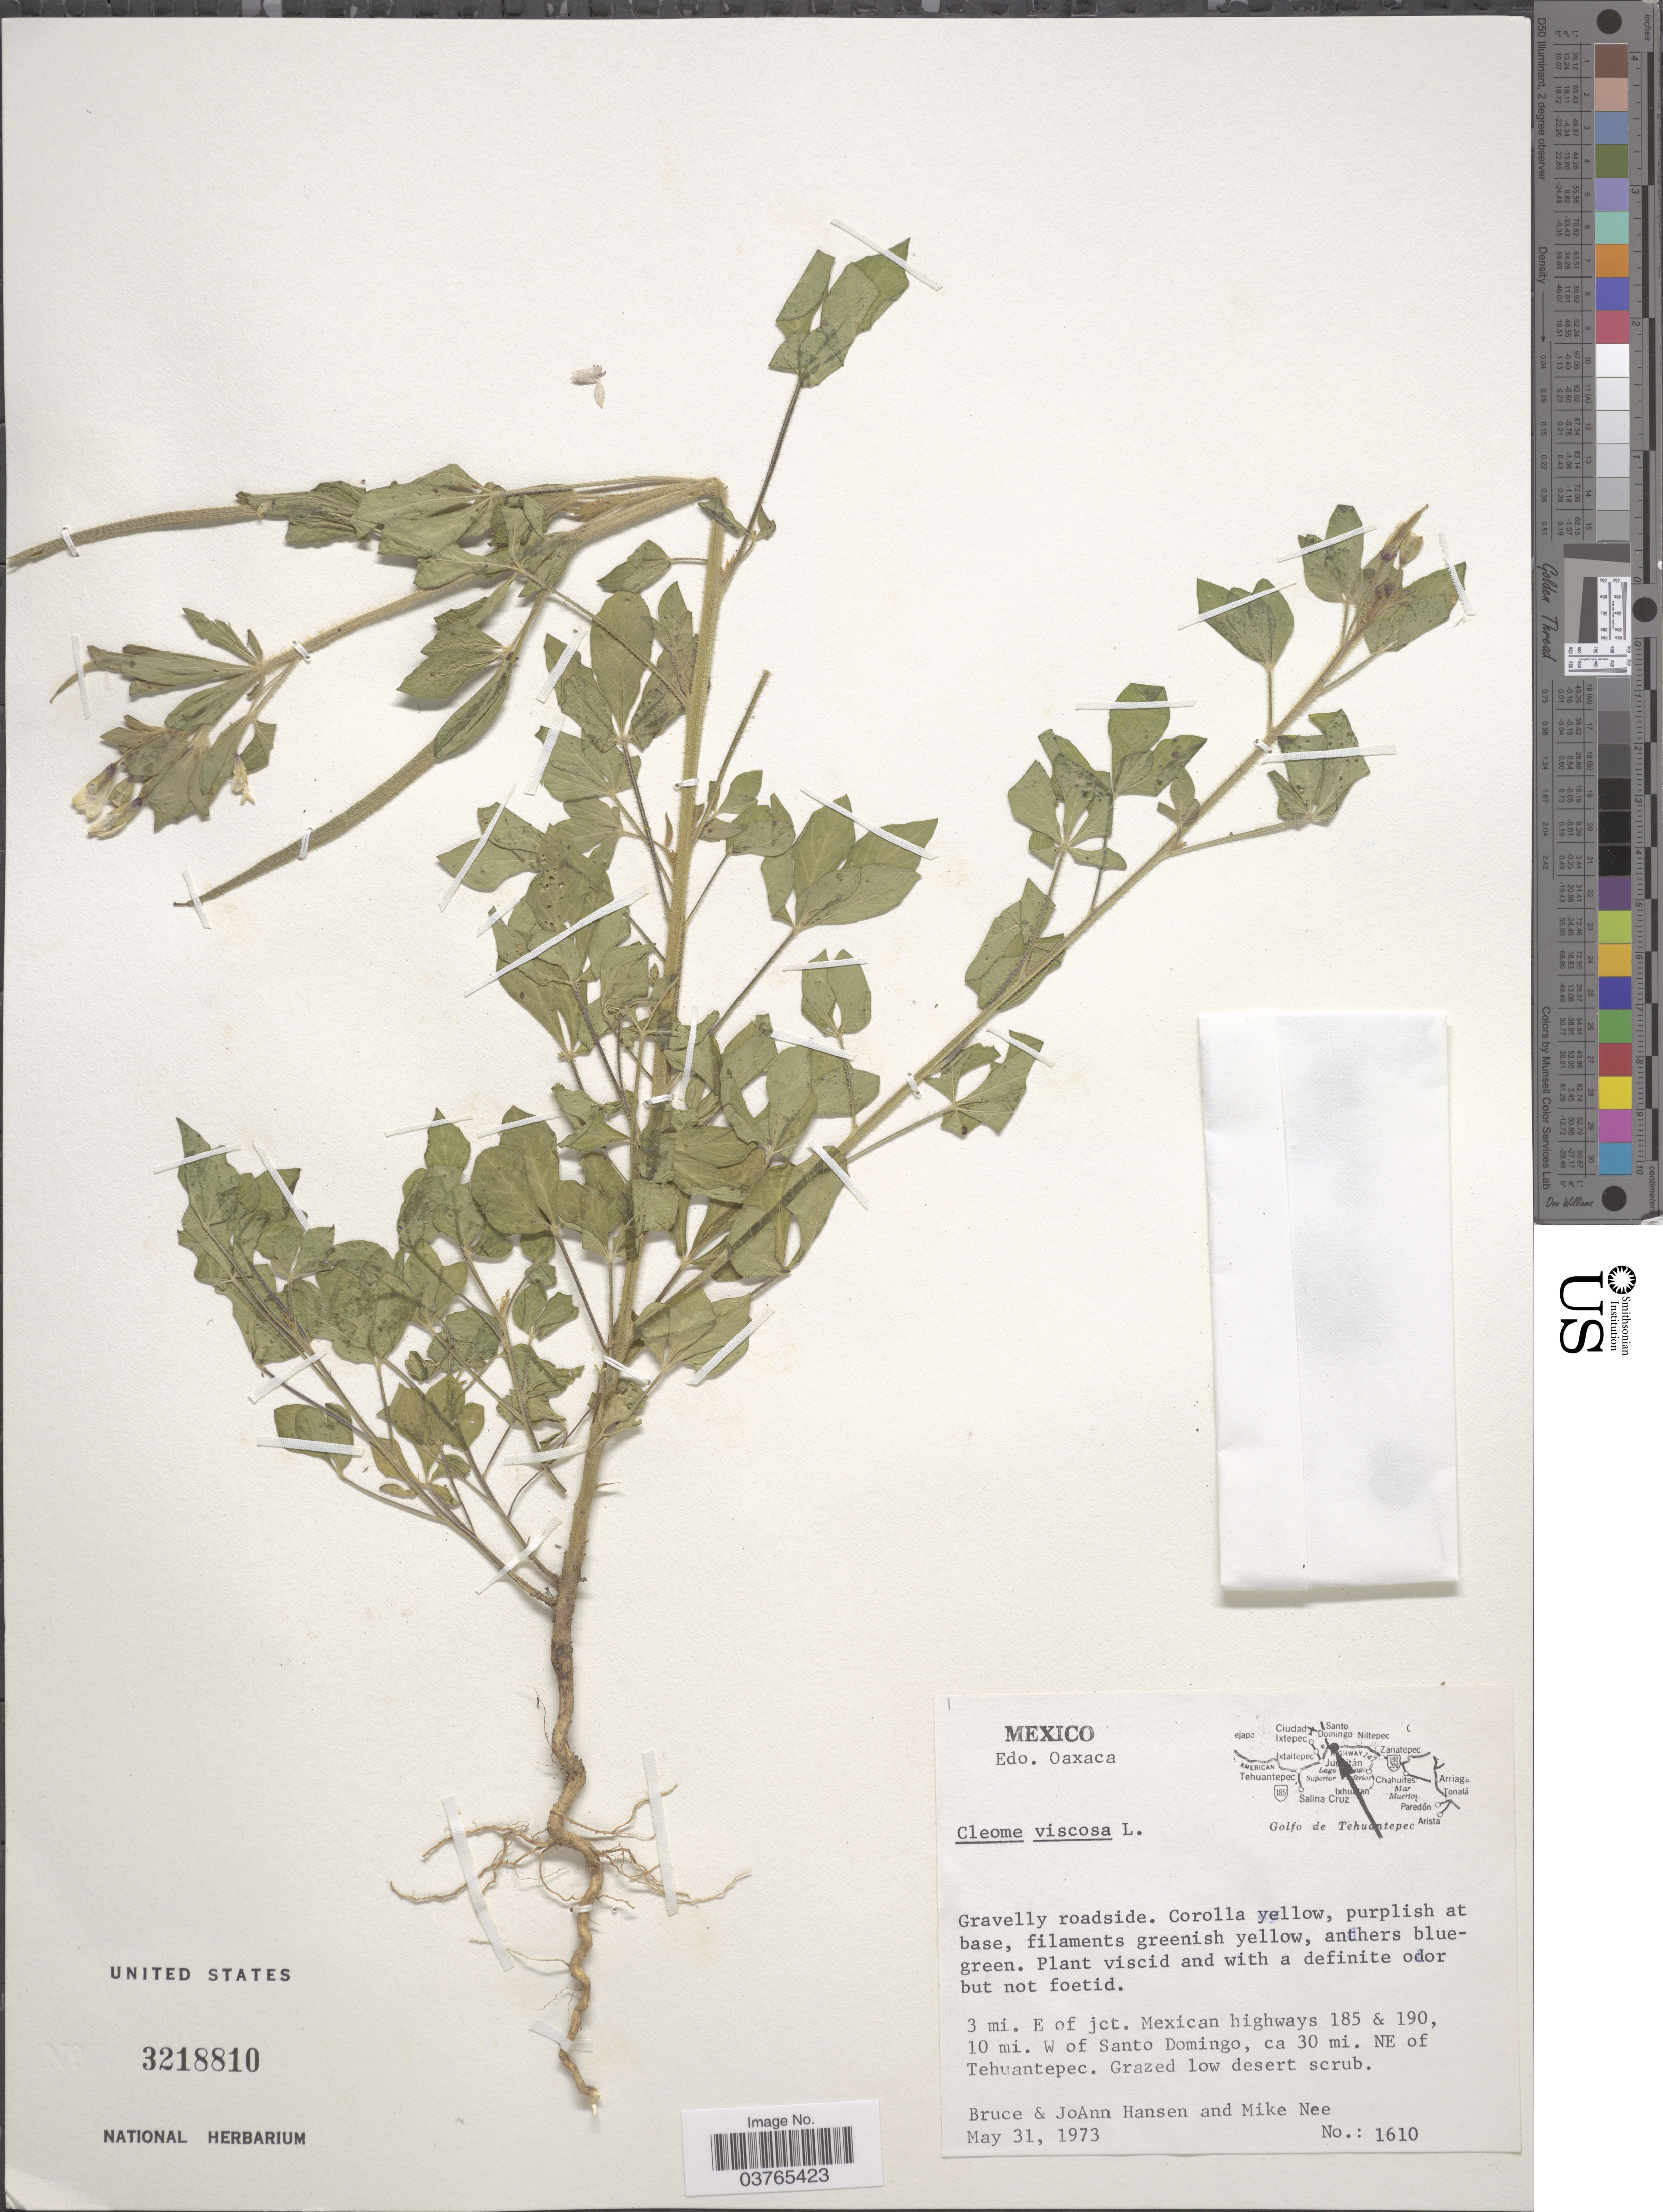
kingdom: Plantae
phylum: Tracheophyta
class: Magnoliopsida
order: Brassicales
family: Cleomaceae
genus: Arivela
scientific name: Arivela viscosa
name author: (L.) Raf.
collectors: B. Hansen, J. Hansen & M. Nee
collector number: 1610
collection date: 1973-05-31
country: Mexico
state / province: Oaxaca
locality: Edo. Oaxaca. 3 mi. E of jct. Mexican highways 185 & 190, 10 mi. W of Santo Domingo, ca 30 mi. NE of Tehuantepec.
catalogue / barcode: US 3218810